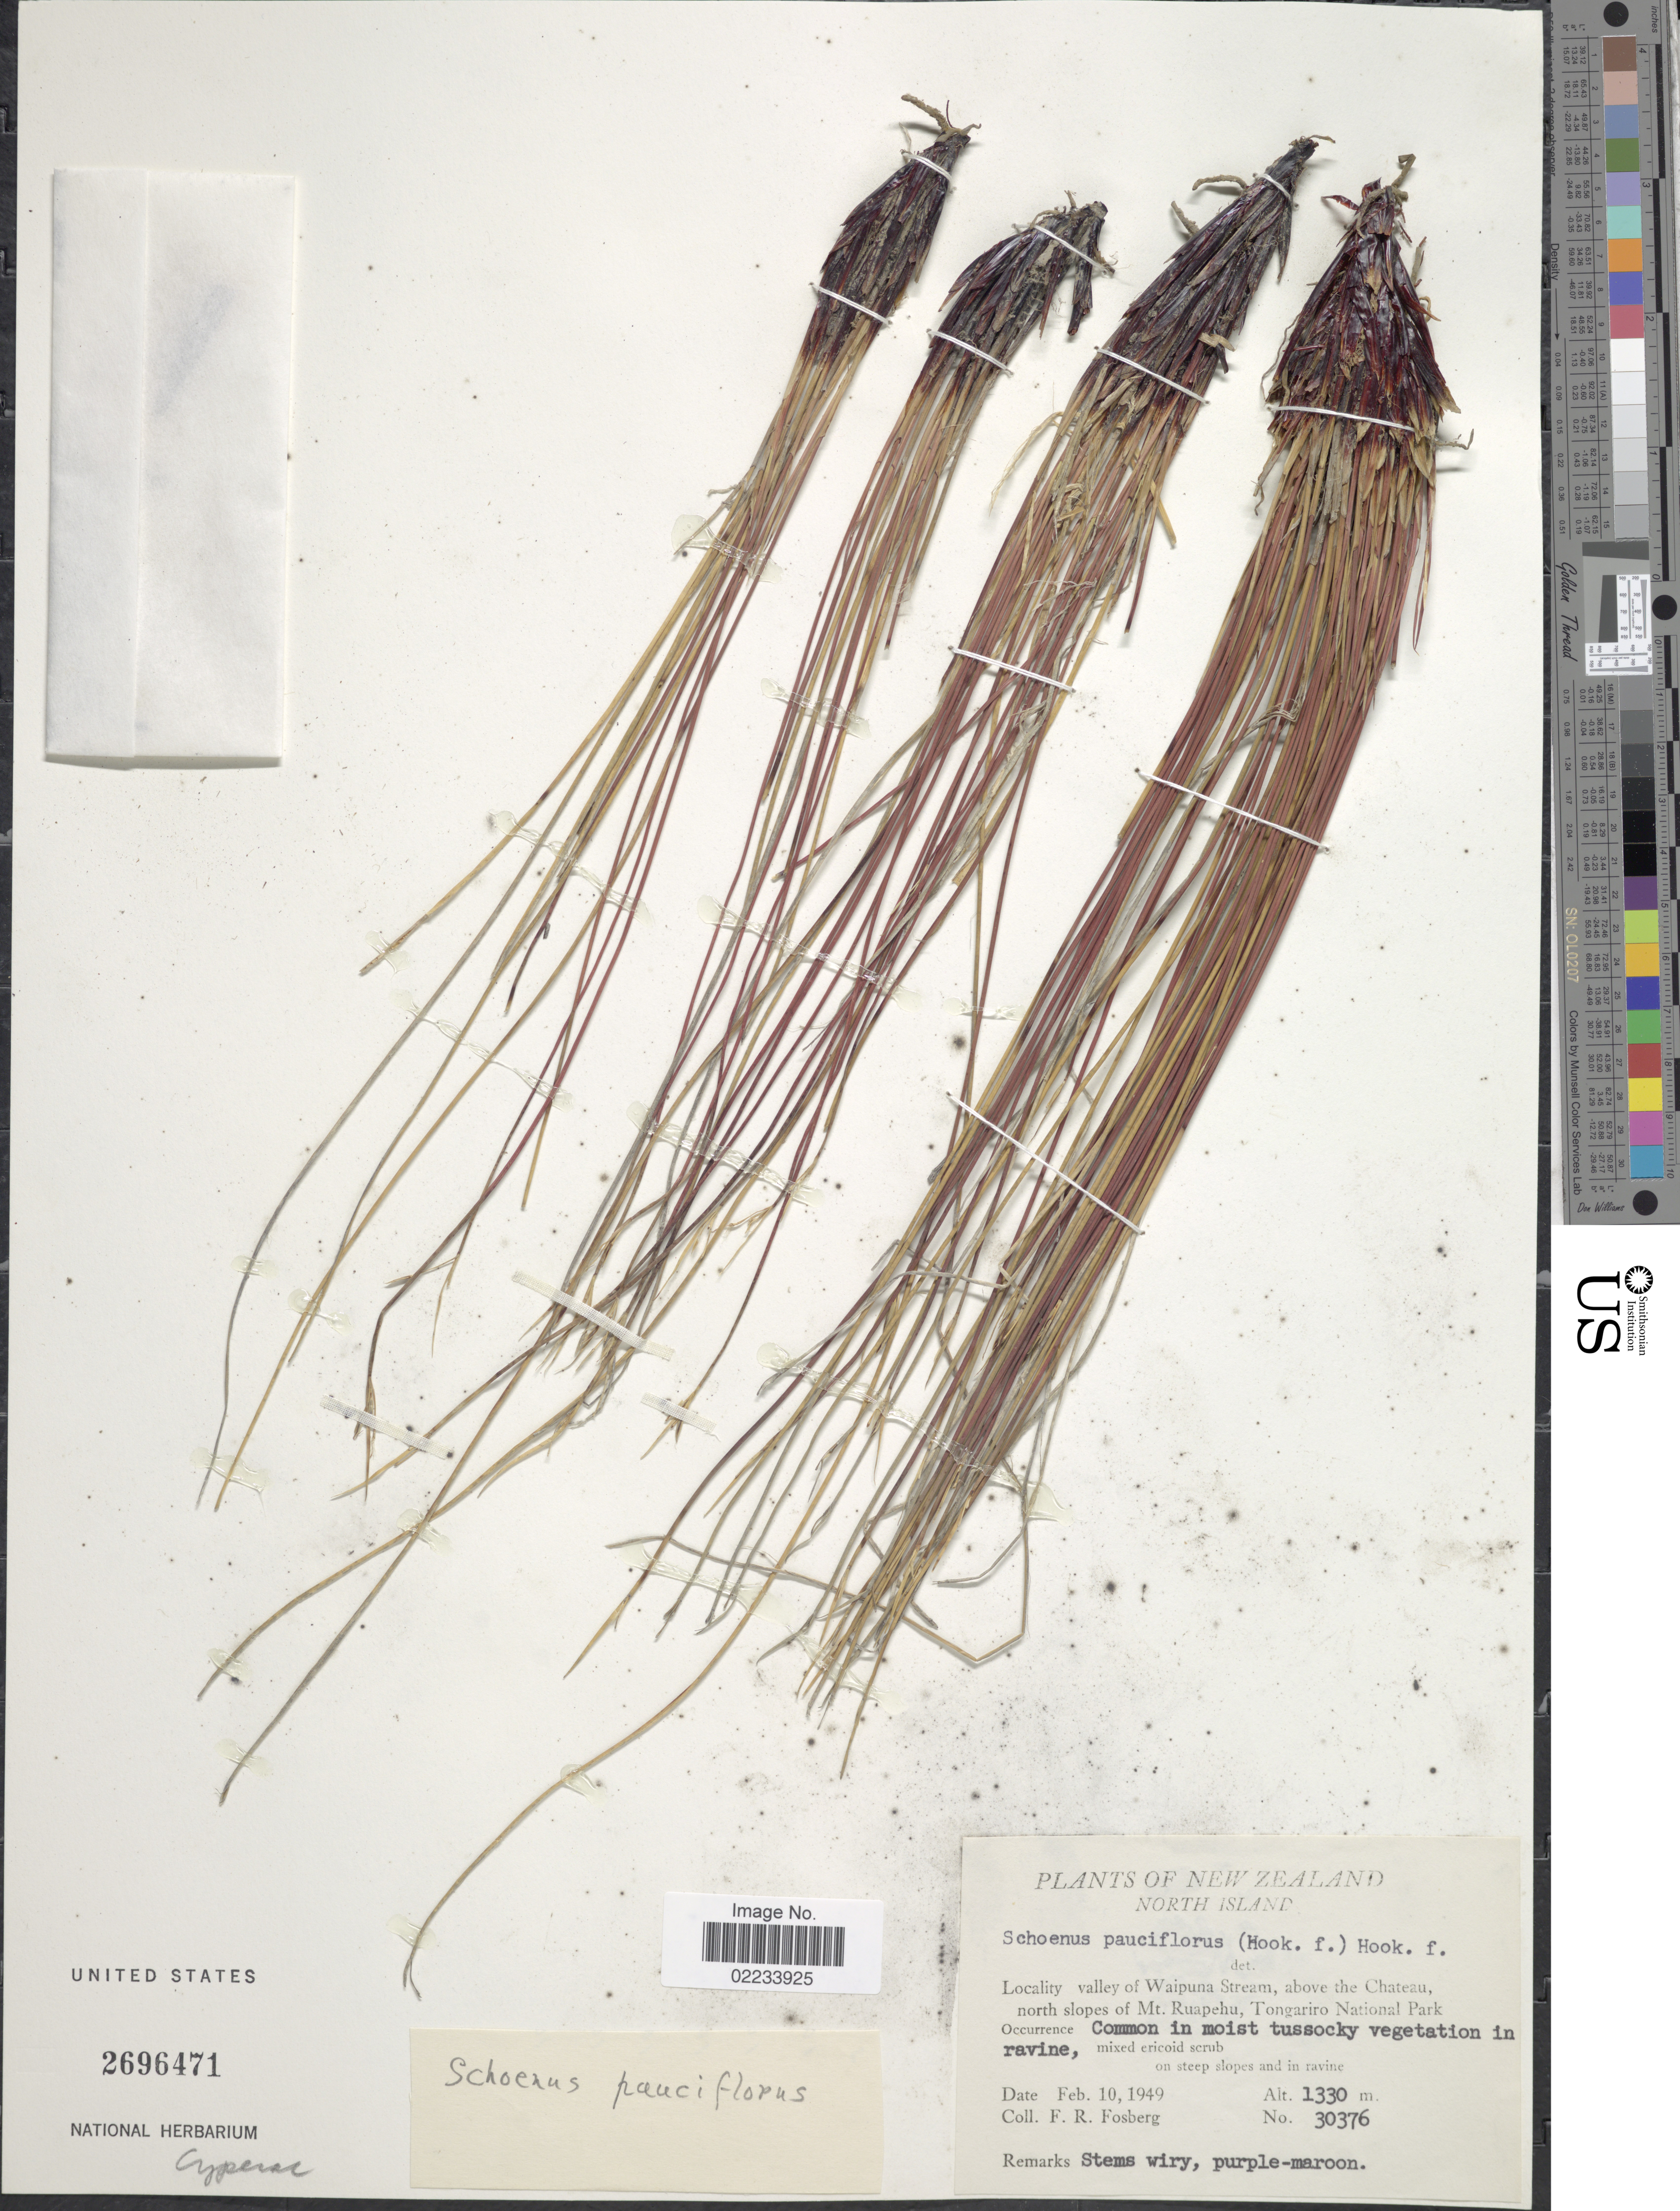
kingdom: Plantae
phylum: Tracheophyta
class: Liliopsida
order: Poales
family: Cyperaceae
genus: Schoenus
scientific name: Schoenus pauciflorus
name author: (Hook. f.) Hook. f.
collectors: F. R. Fosberg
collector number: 30376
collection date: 1949-02-10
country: New Zealand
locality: North Island, valley of Waipuna Stream, above the Chateau, north slopes of Mt Ruapehu, Tongariro National Park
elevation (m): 1330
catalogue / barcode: US 2696471